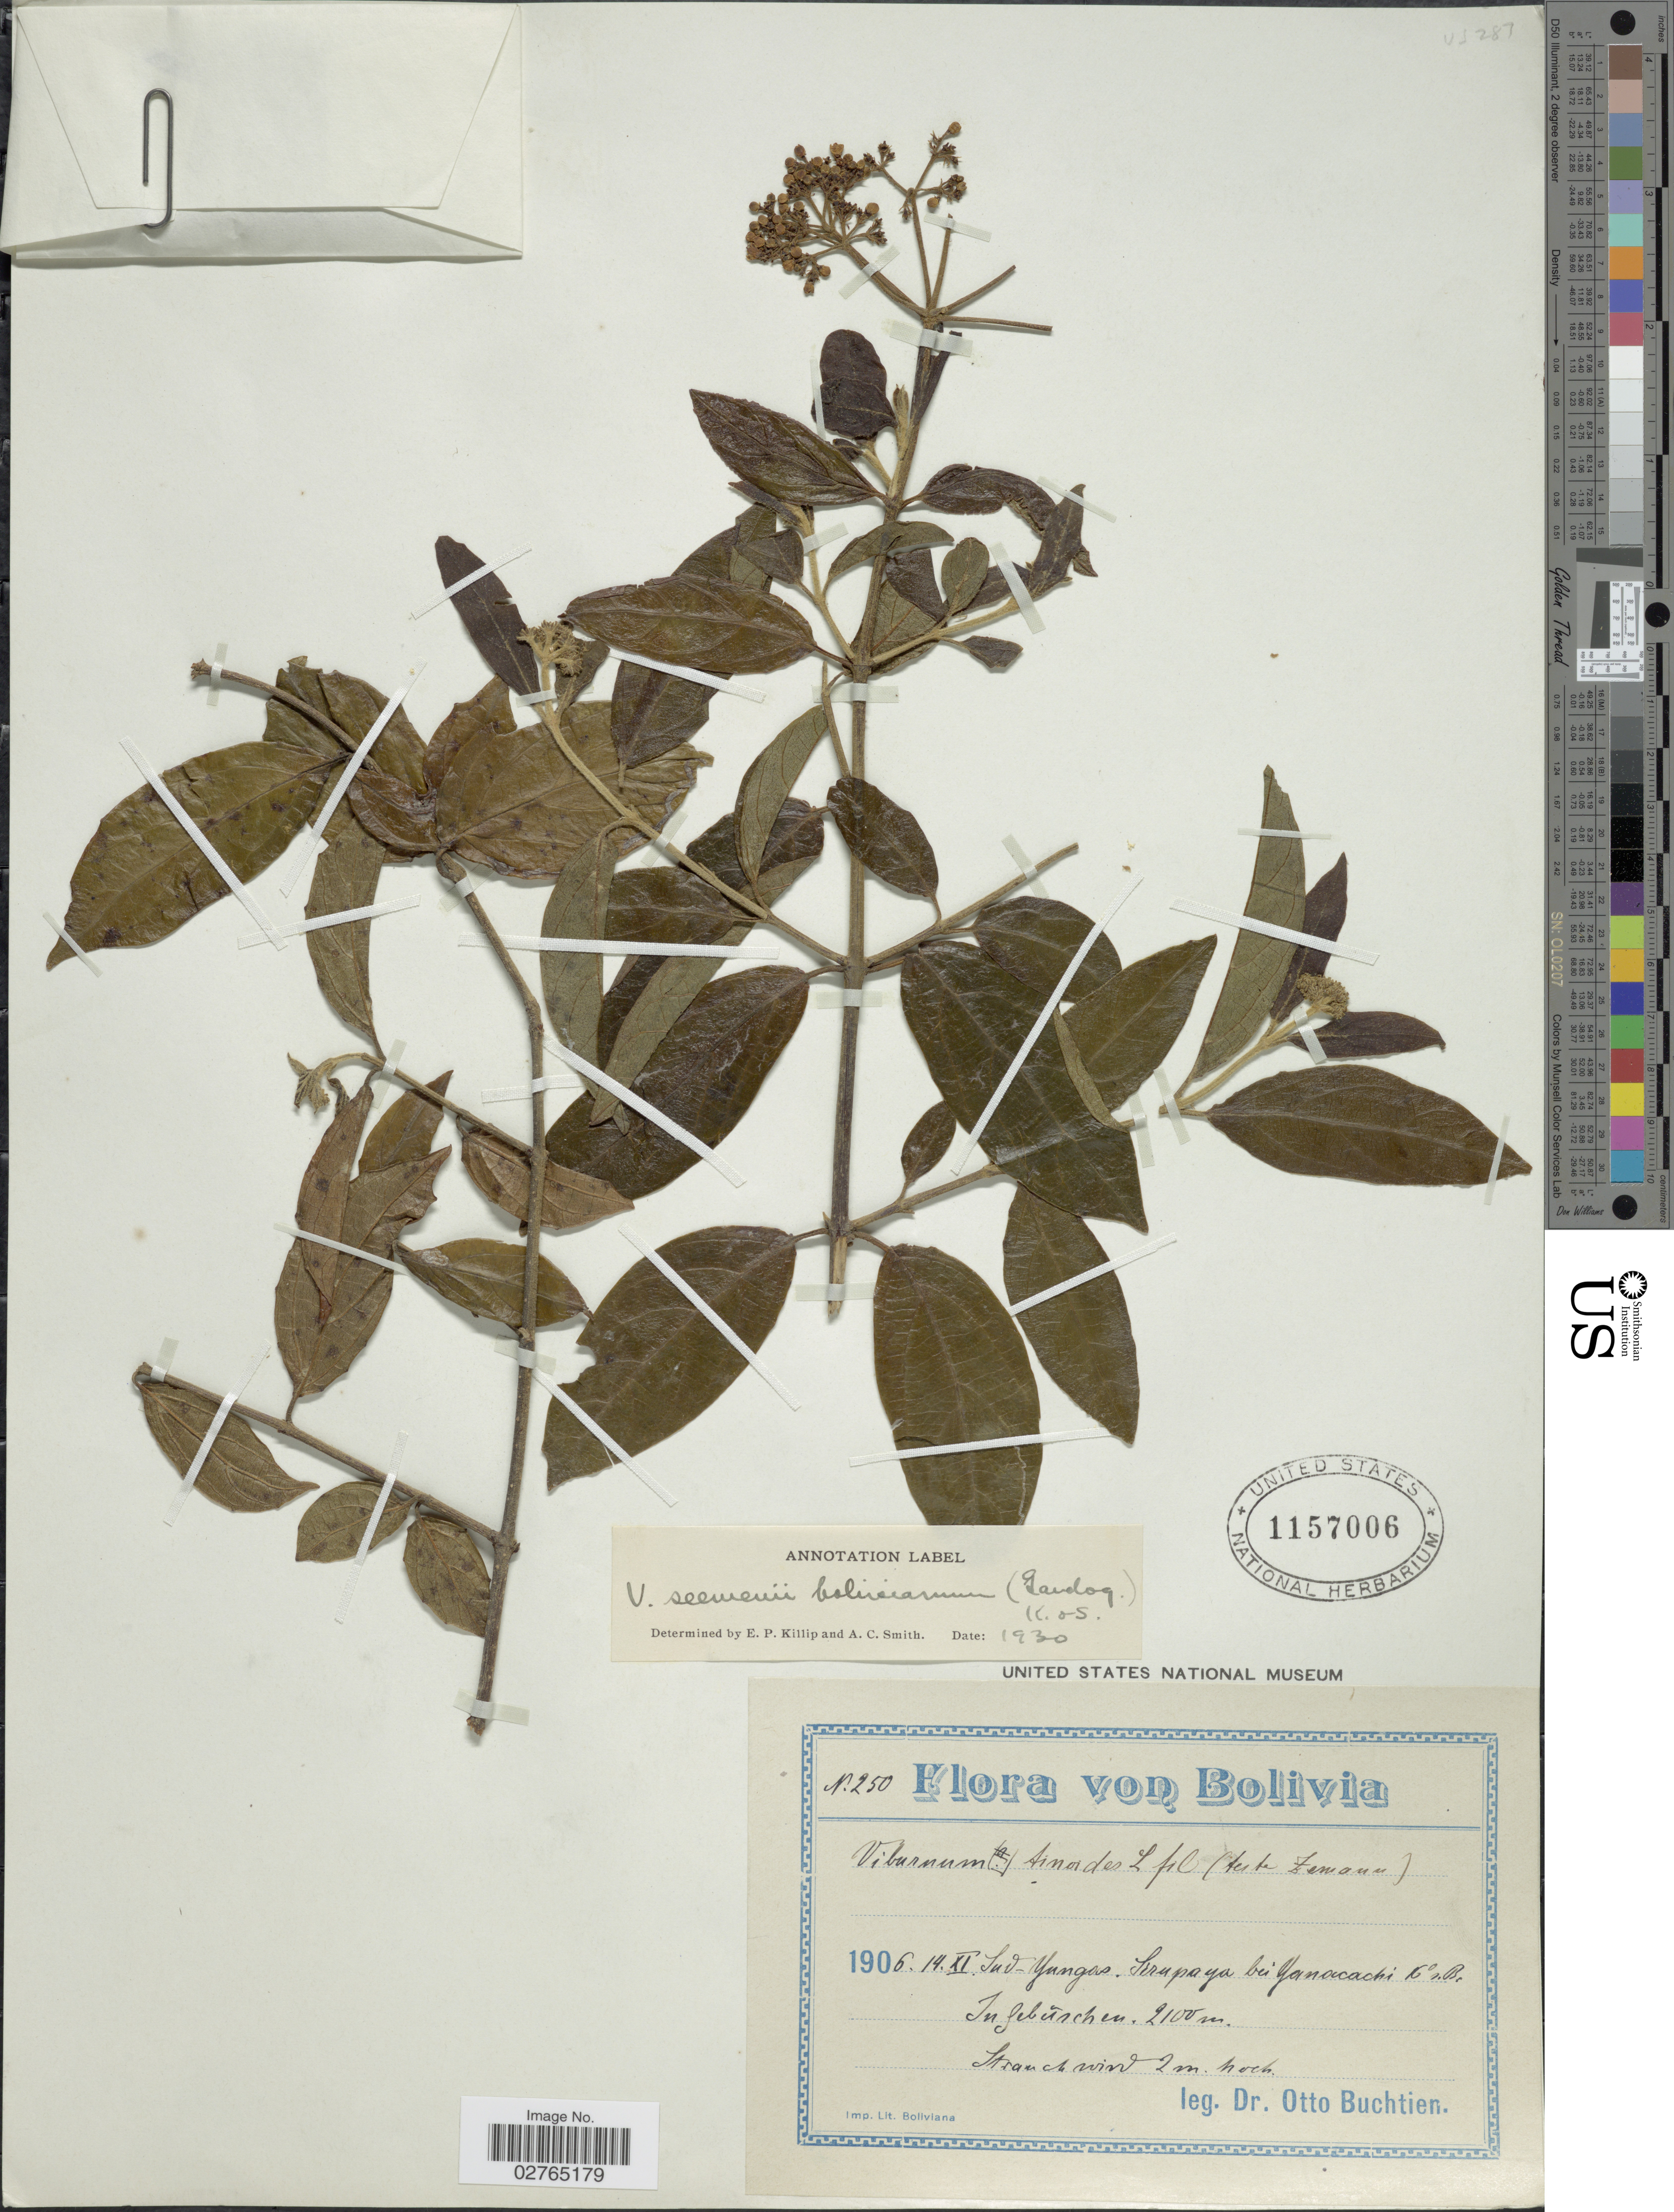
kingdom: Plantae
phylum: Tracheophyta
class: Magnoliopsida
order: Dipsacales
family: Viburnaceae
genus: Viburnum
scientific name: Viburnum seemenii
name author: Graebn. in Urb.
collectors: O. Buchtien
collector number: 250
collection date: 1906-11-14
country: Bolivia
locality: Sud-Yungas. Sirupaya bei Yanacachi.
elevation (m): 2100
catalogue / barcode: US 1157006